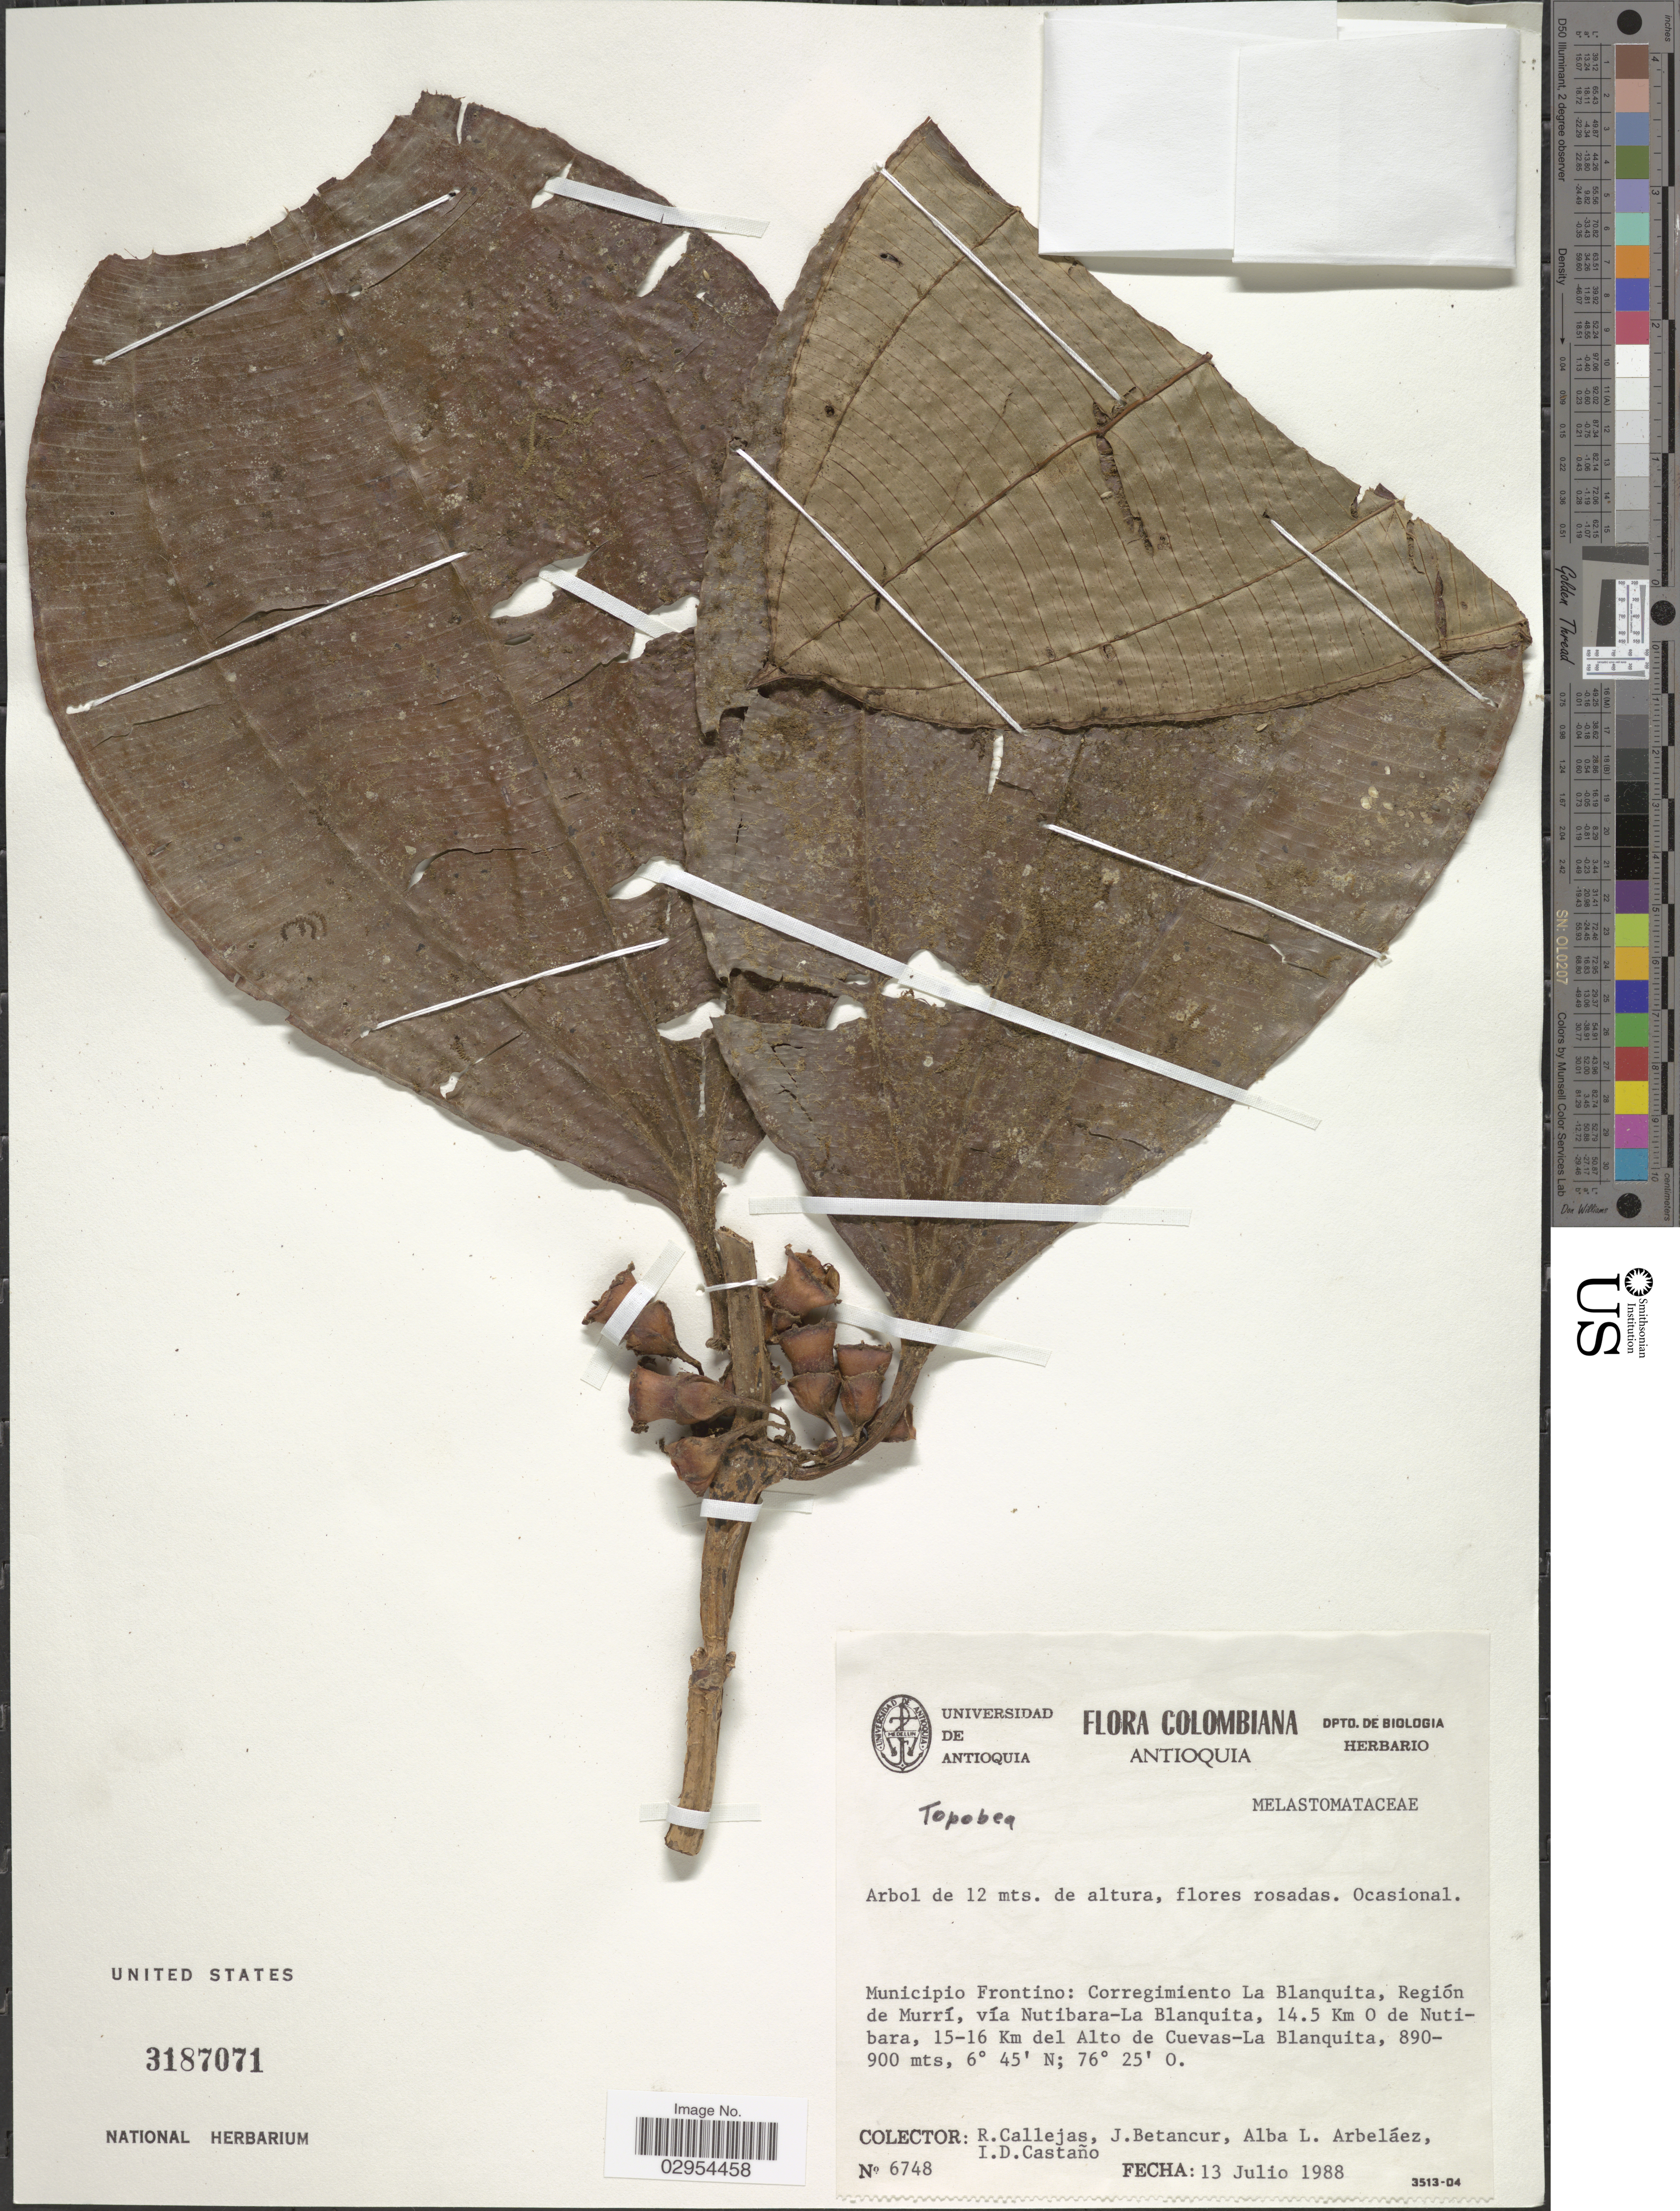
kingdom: Plantae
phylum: Tracheophyta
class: Magnoliopsida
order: Myrtales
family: Melastomataceae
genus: Topobea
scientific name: Topobea sp.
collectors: R. Callejas, J. Betancur, A. L. Arbelaez & I. Castaño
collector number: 6748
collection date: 1988-07-13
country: Colombia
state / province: Antioquia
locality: Municipio Frontino: Corregimiento La Blanquita, Región de Murrí, vía Nutibara-La Blanquita, 14.5 Km O de Nutibara, 15-16 Km del Alto de Cuevas-La Blanquita.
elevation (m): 890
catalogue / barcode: US 3187071